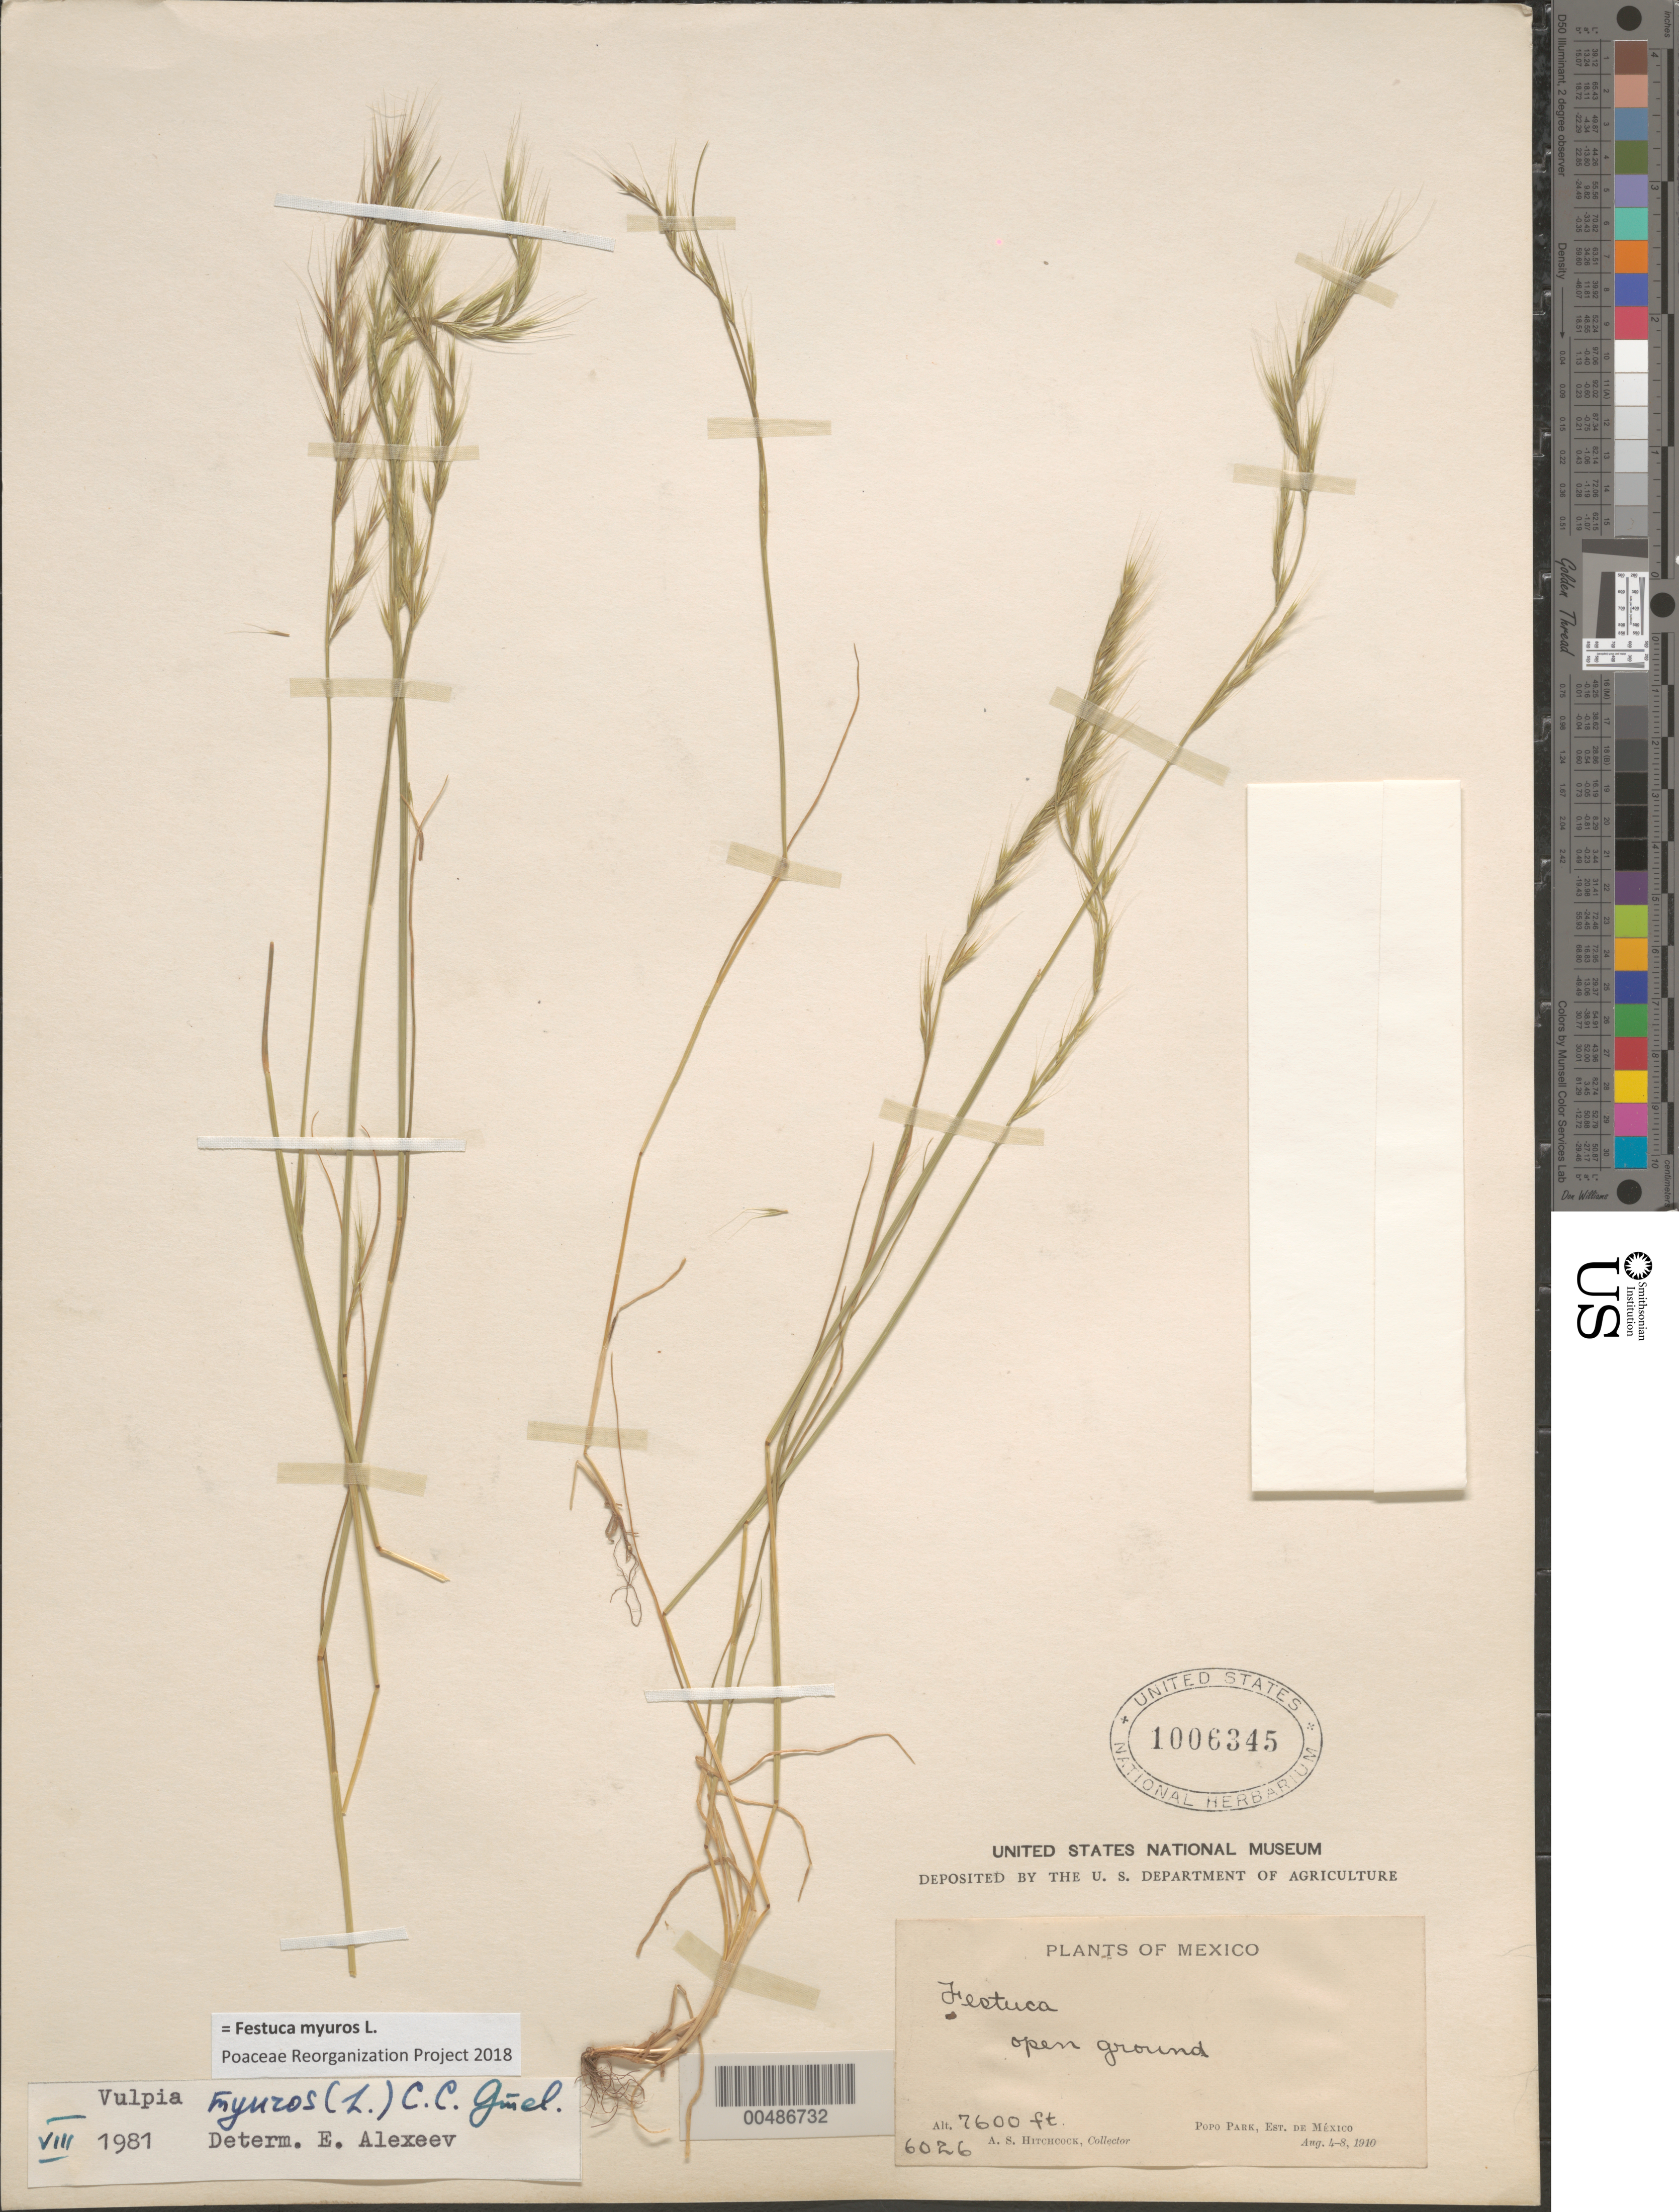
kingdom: Plantae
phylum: Tracheophyta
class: Liliopsida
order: Poales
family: Poaceae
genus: Festuca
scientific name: Festuca myuros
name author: L.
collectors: A. S. Hitchcock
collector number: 6026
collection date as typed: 4 Aug 1910 to 8 Aug 1910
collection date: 1910-08-04/1910-08-08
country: Mexico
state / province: México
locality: Popo Park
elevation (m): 2316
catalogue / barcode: US 1006345